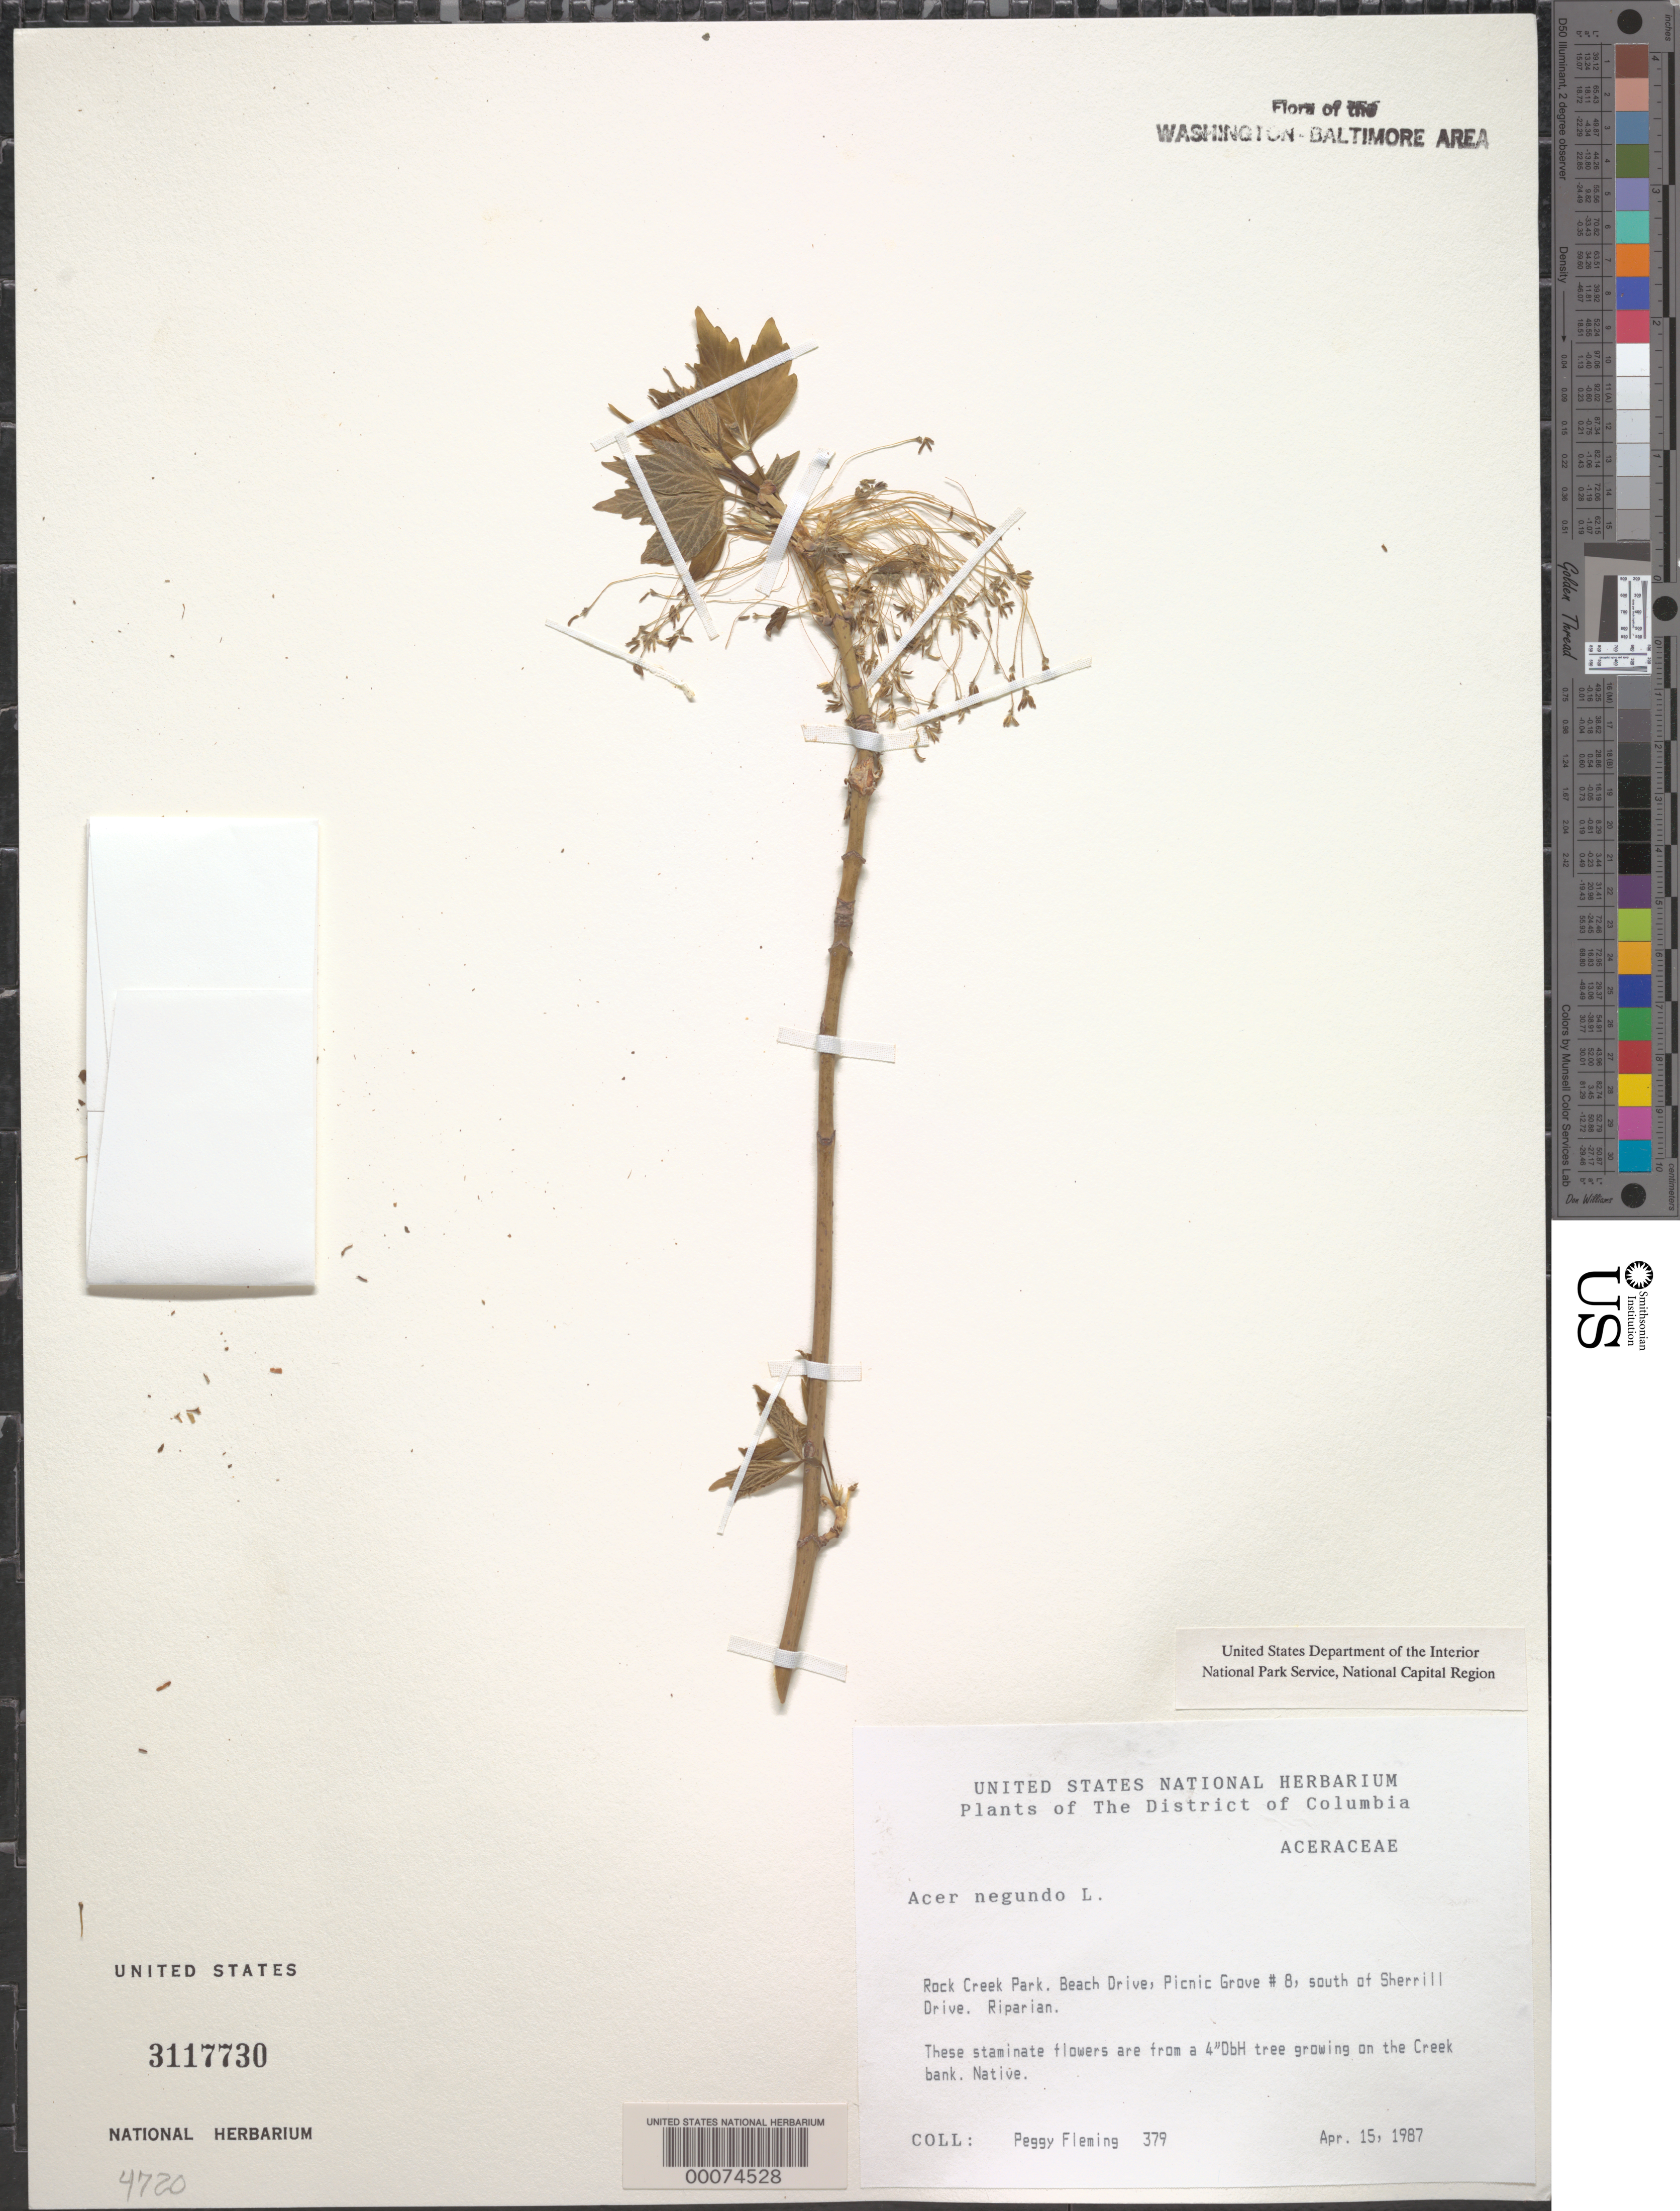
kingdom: Plantae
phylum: Tracheophyta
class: Magnoliopsida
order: Sapindales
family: Sapindaceae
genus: Acer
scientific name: Acer negundo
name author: L.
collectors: P. Fleming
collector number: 379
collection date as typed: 15 Apr 1987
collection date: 1987-04-15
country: United States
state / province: District of Columbia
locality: Rock Creek Park. Beach Drive, Picnic Grove # 8, south of Sherrill Drive. Rock Creek Park & vicinity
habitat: Riparian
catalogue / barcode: US 3117730